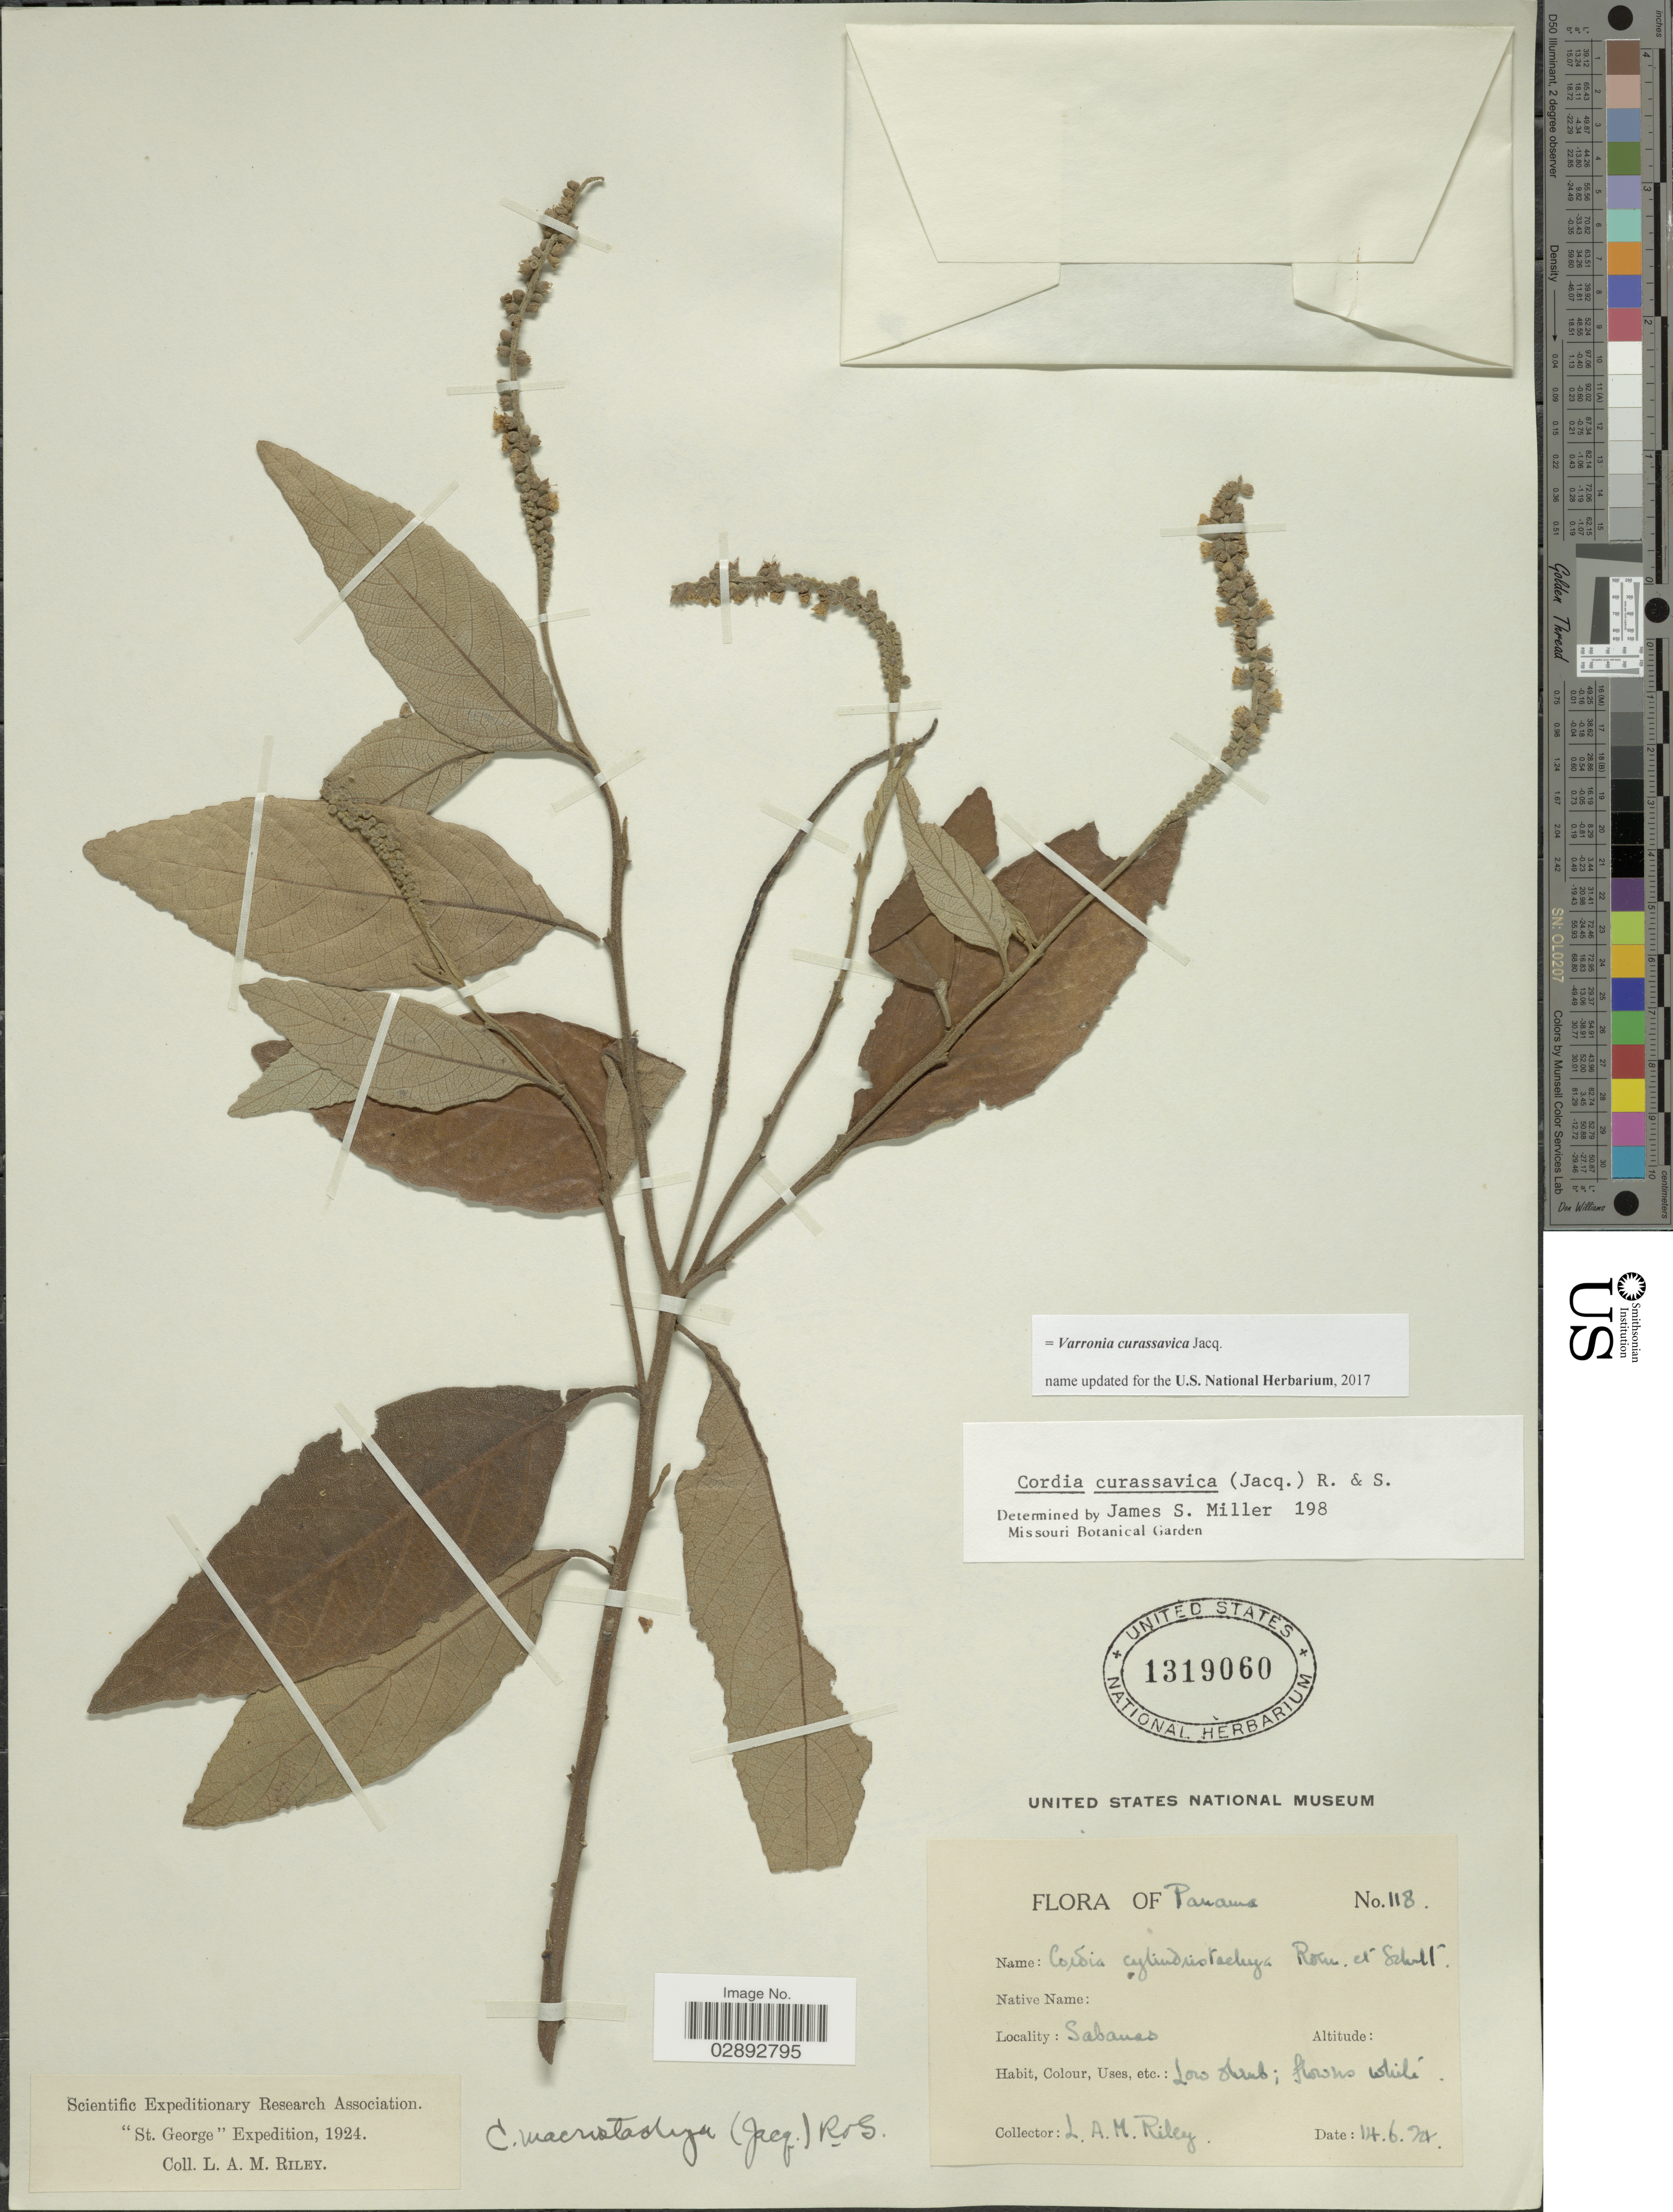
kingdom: Plantae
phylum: Tracheophyta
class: Magnoliopsida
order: Boraginales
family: Cordiaceae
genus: Varronia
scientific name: Varronia curassavica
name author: Jacq.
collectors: L. A. M. Riley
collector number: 118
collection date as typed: Transcribed d/m/y: 14/6/24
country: Panama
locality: Sabanas.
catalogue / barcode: US 1319060